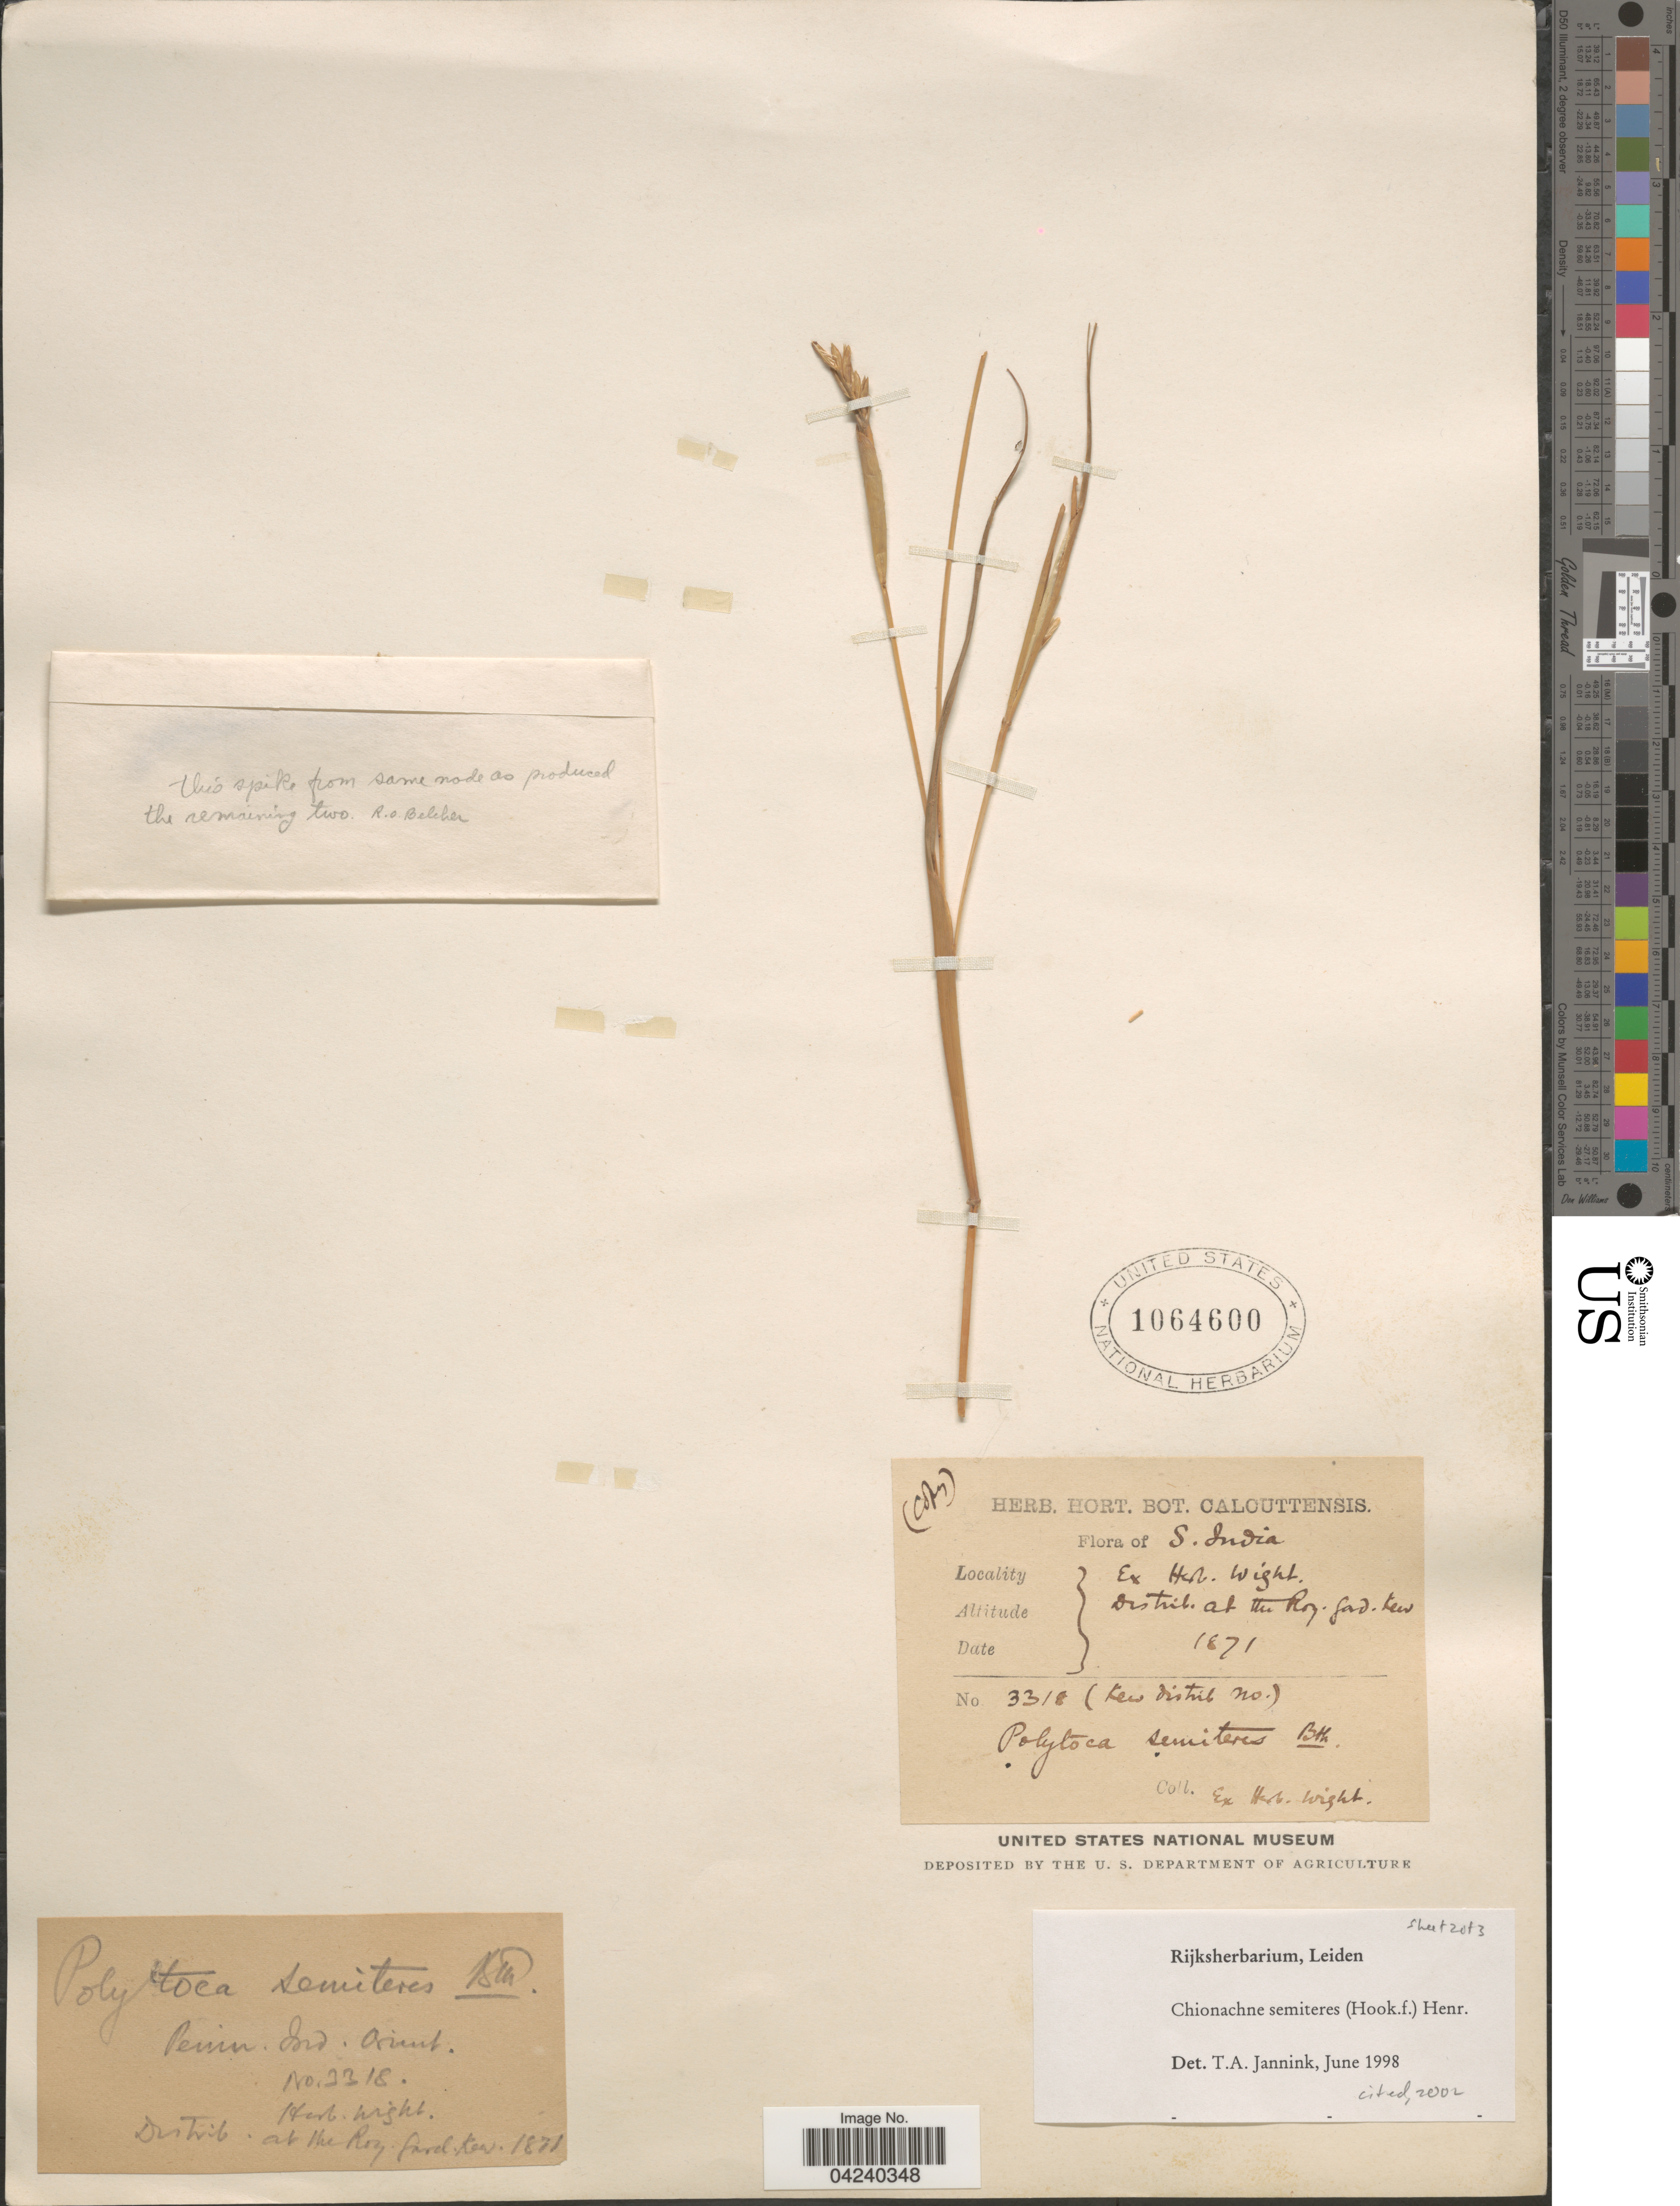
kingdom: Plantae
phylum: Tracheophyta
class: Liliopsida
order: Poales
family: Poaceae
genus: Chionachne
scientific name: Chionachne semiteres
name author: (Benth. ex Stapf) Henr.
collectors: ex Herb. Wight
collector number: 3318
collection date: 1871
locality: Penin. Ind. Orient.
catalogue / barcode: US 1064600